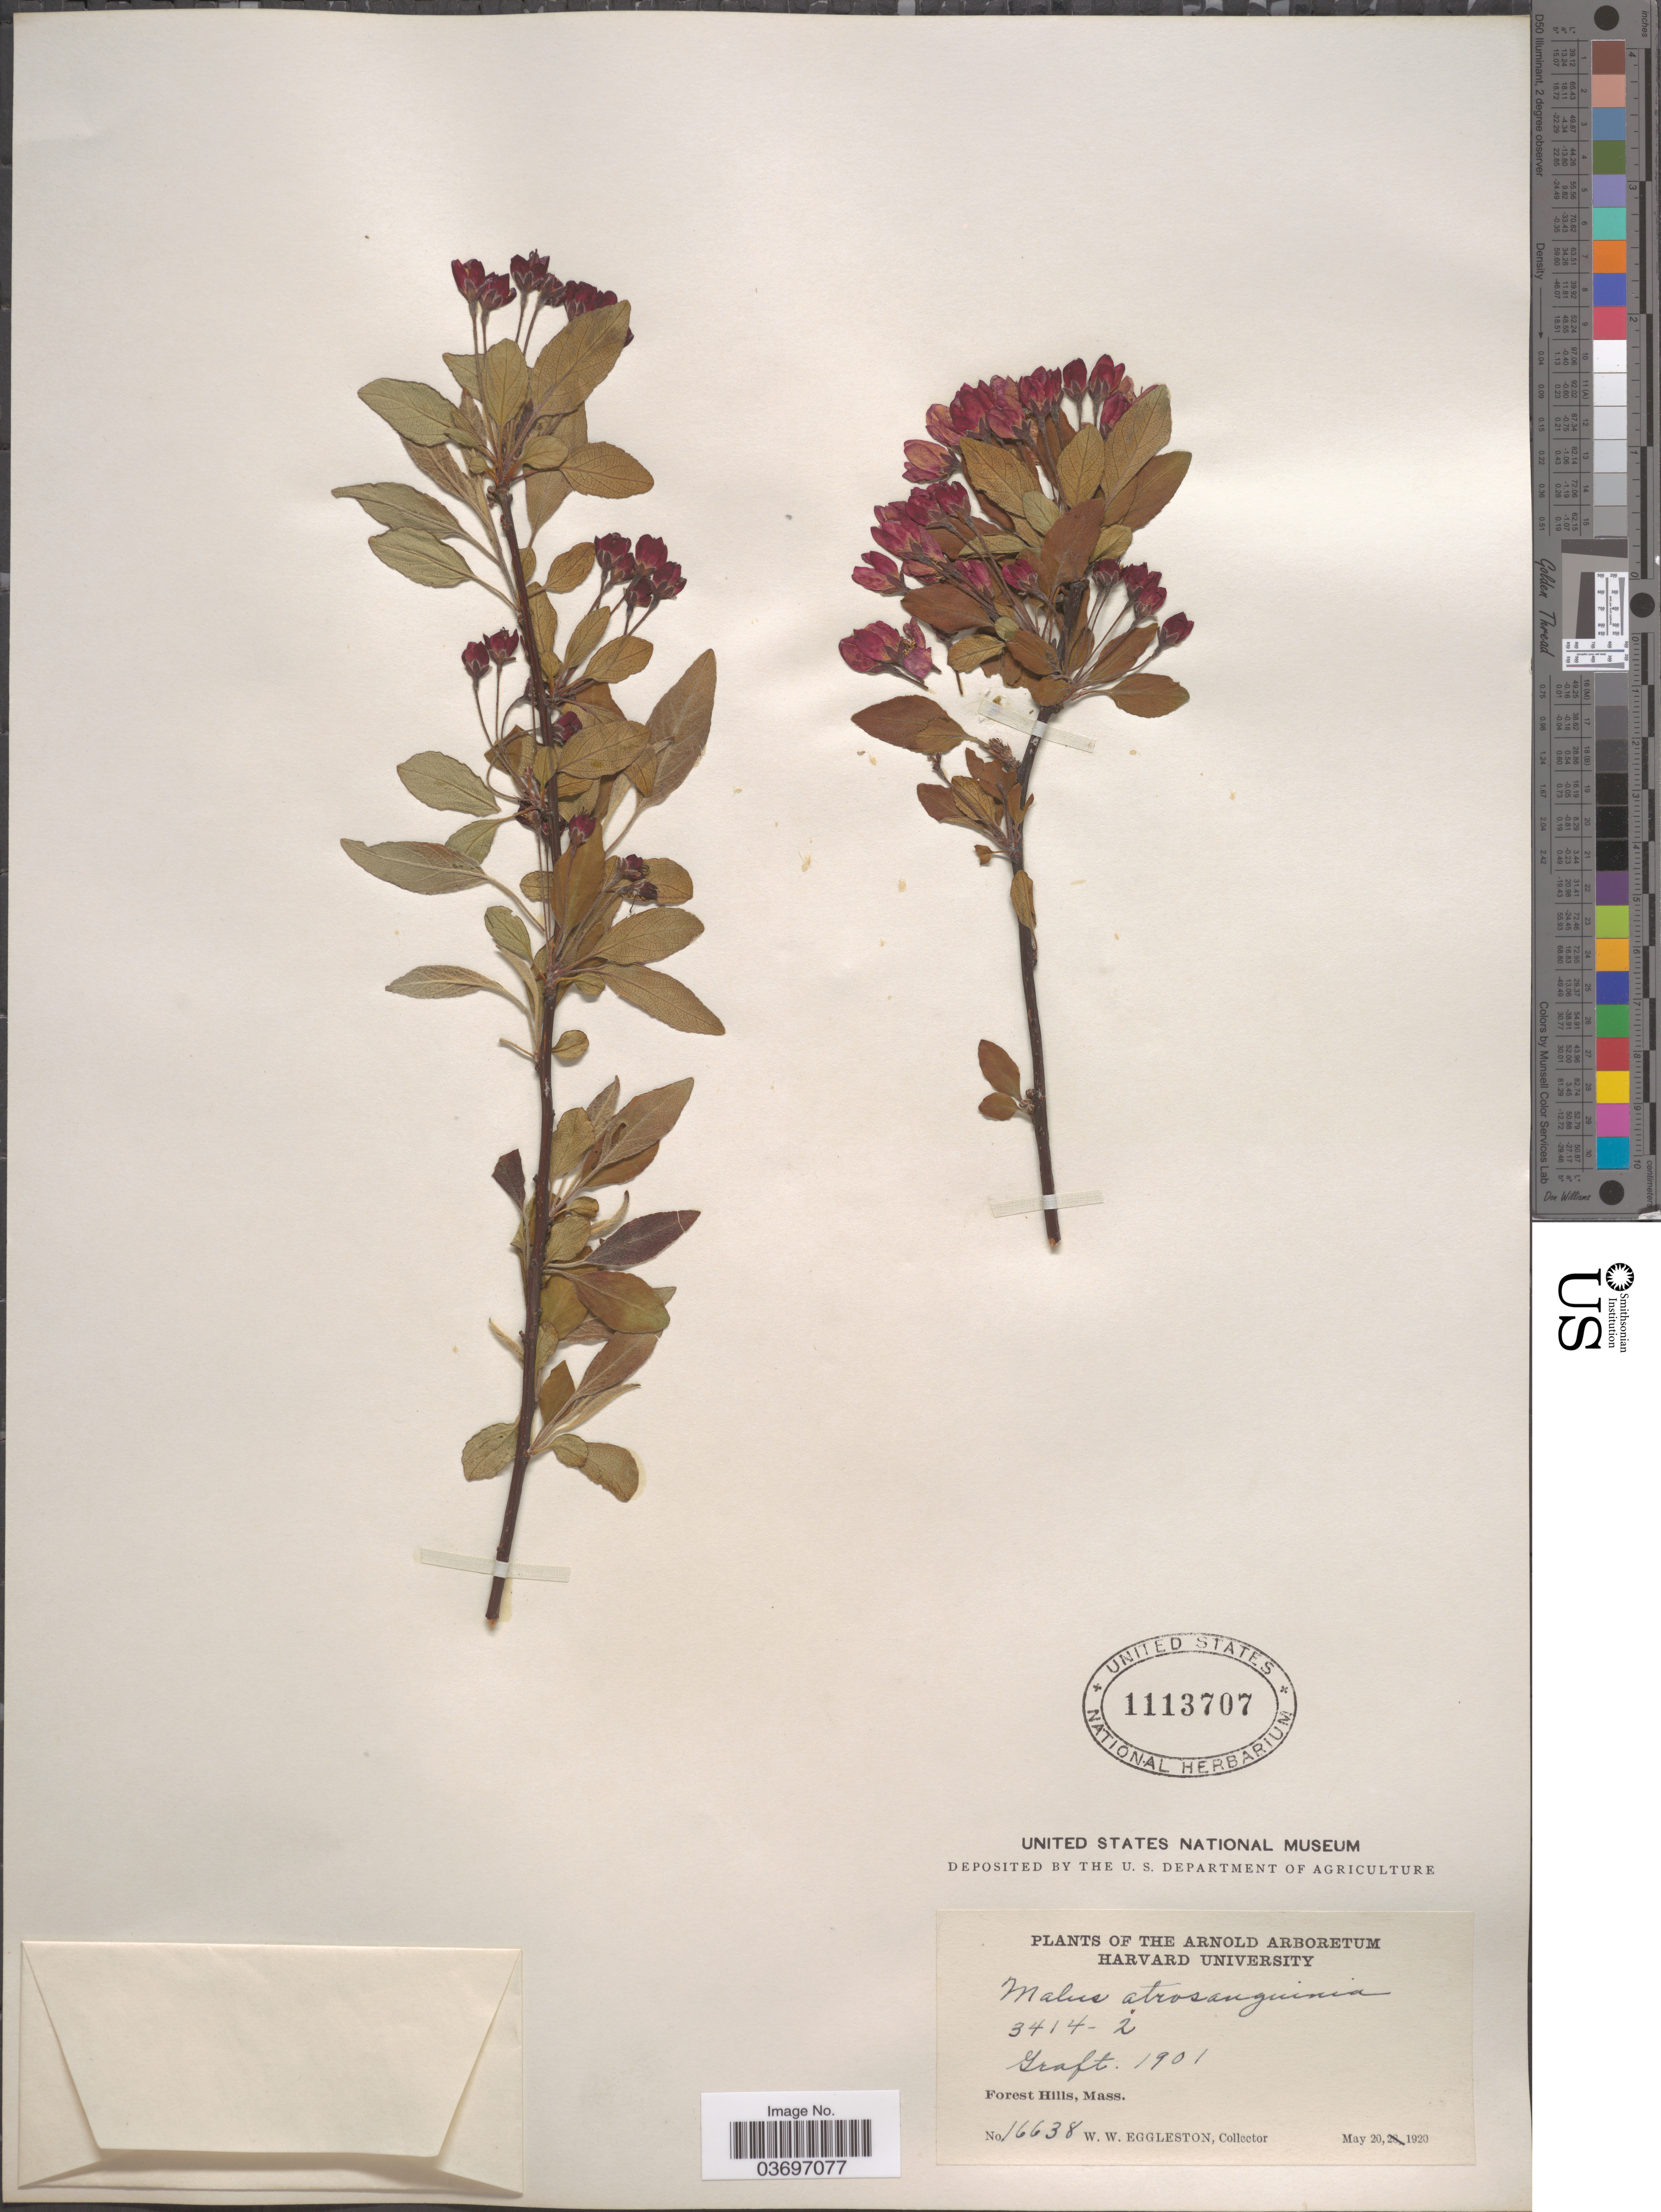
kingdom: Plantae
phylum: Tracheophyta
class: Magnoliopsida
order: Rosales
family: Rosaceae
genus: Malus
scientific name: Malus atrosanguinea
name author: (L. Späth) C.K. Schneid.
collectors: W. W. Eggleston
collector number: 16638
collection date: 1920-05-20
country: United States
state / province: Massachusetts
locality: Forest Hills.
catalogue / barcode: US 1113707